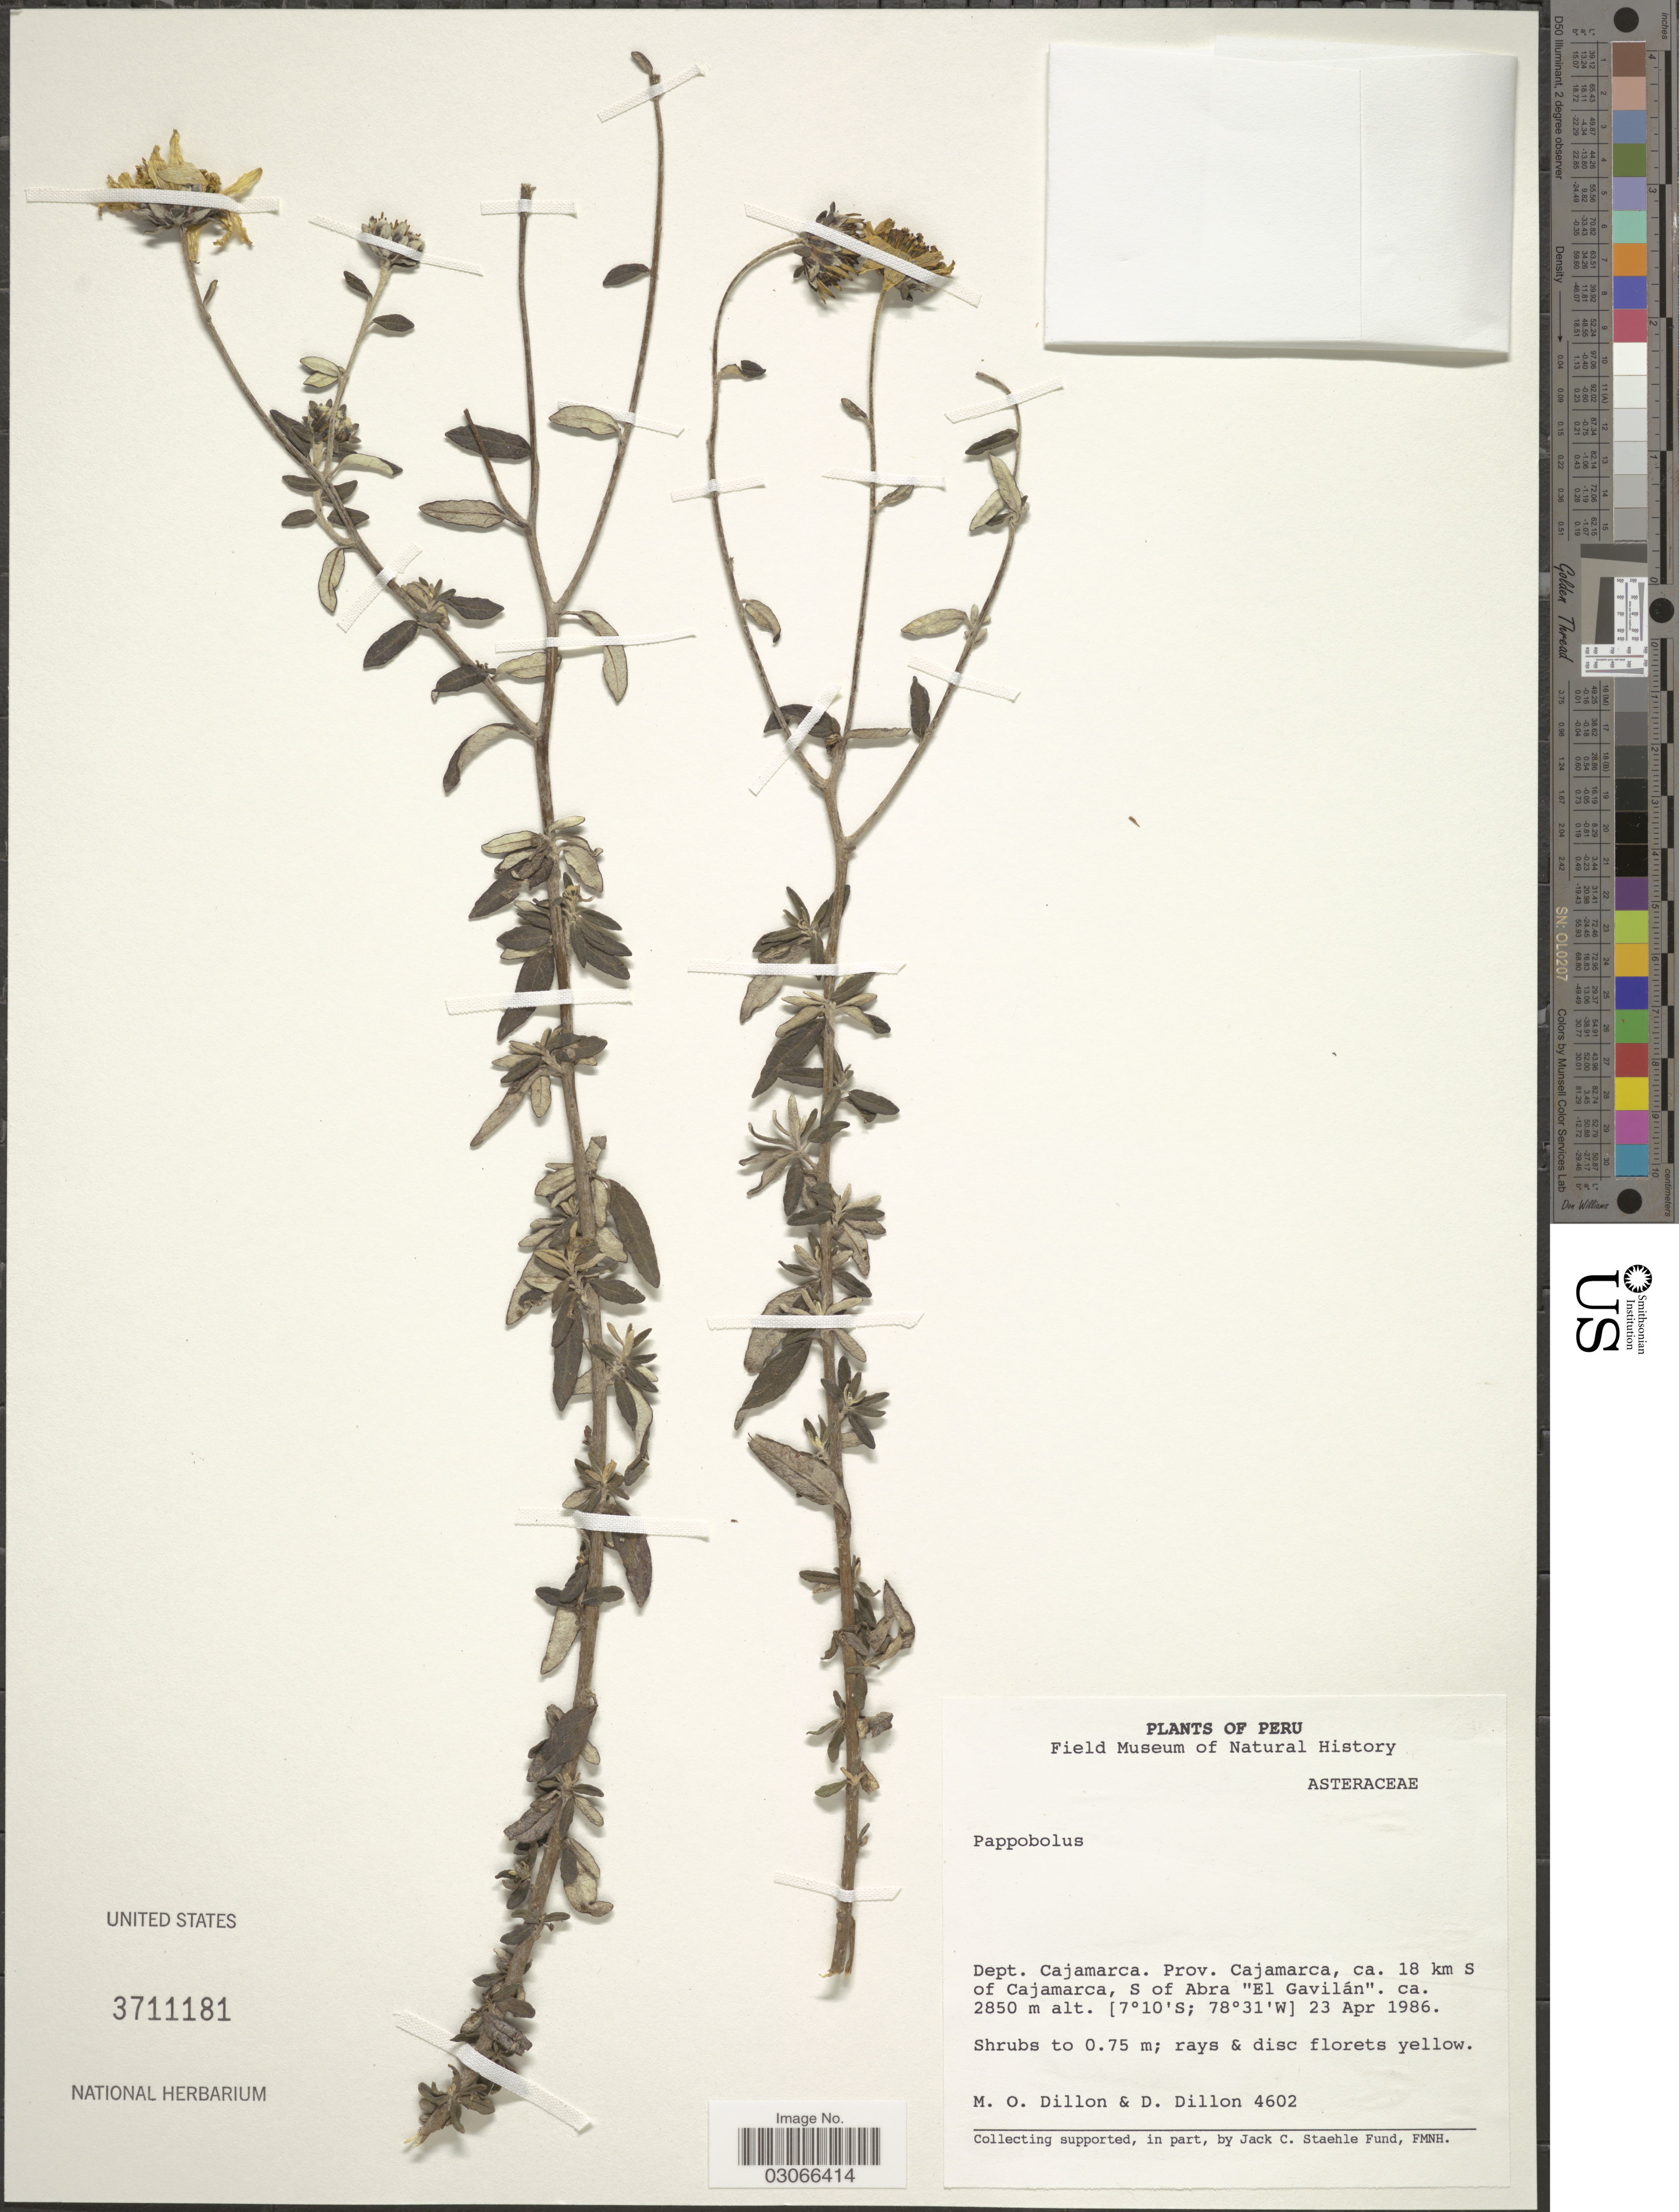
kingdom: Plantae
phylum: Tracheophyta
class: Magnoliopsida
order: Asterales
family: Asteraceae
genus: Pappobolus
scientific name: Pappobolus sp.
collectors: M. O. Dillon & D. Dillon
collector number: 4602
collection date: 1986-04-23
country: Peru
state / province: Cajamarca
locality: Dept. Cajamarca, ca. 18 km S of Cajamarca, S of Abra "El Gavilán".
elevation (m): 2850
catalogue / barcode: US 3711181